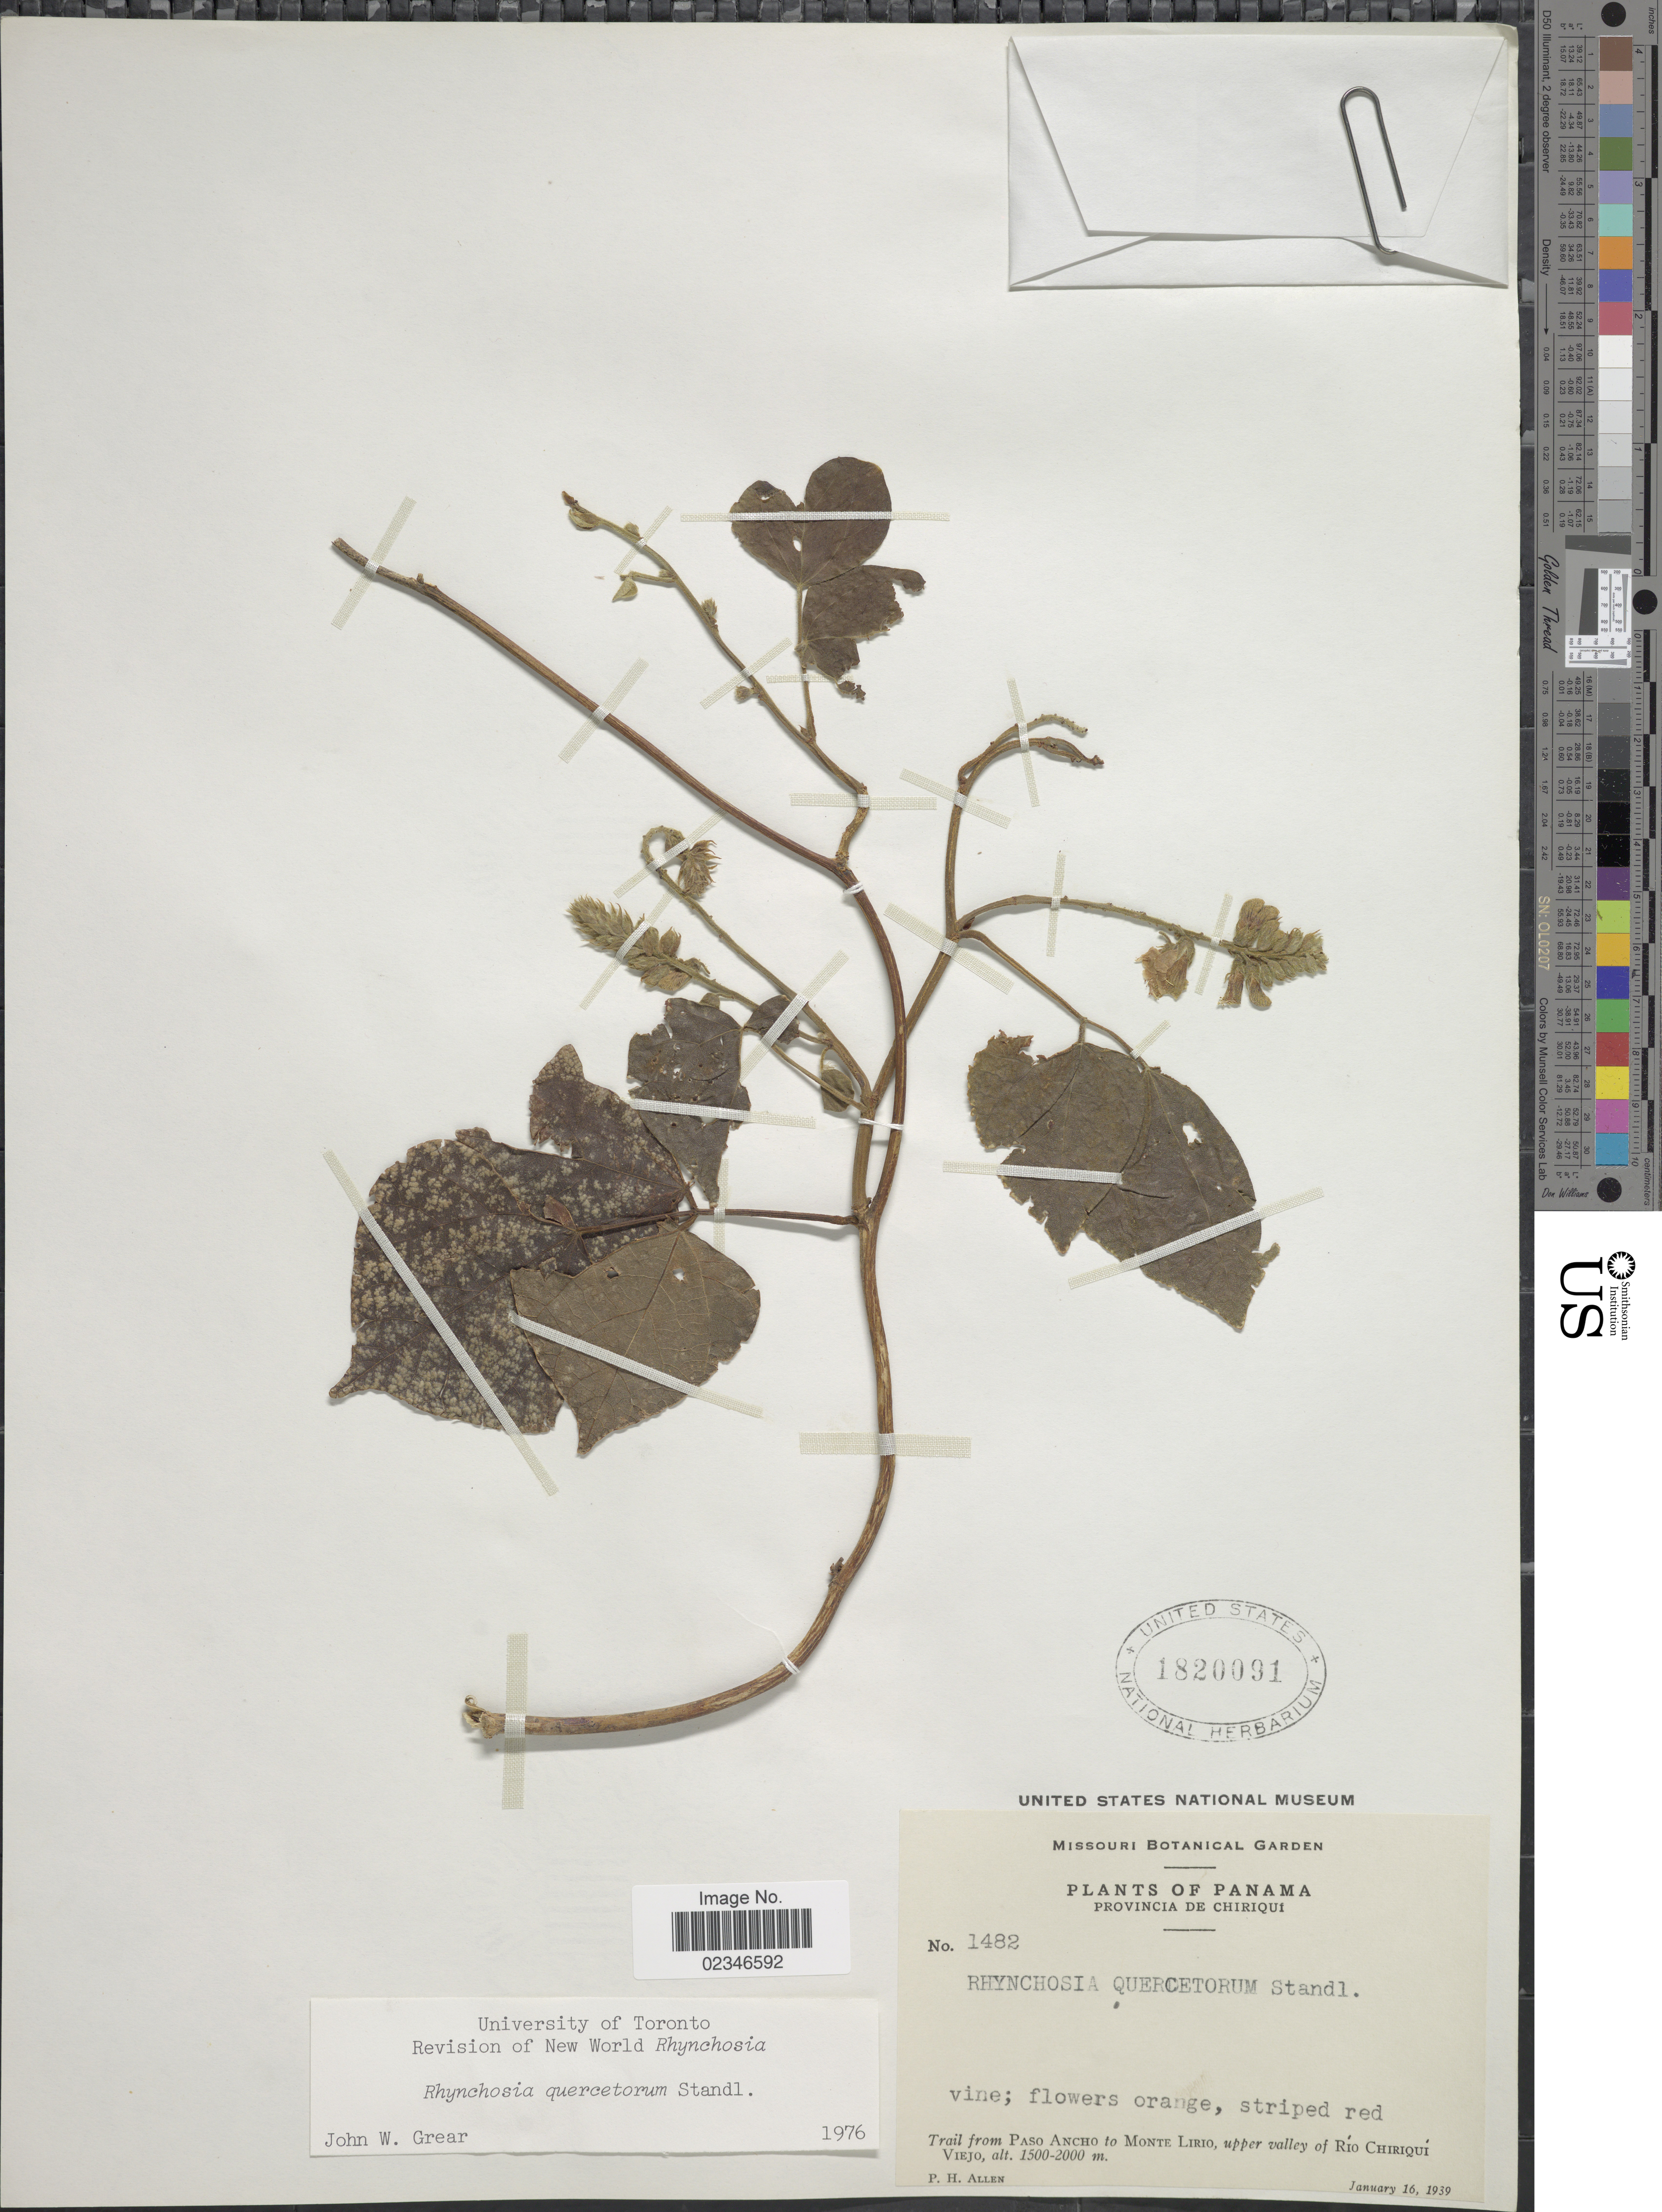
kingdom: Plantae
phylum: Tracheophyta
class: Magnoliopsida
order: Fabales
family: Fabaceae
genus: Rhynchosia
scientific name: Rhynchosia quercetorum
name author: Standl.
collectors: P. H. Allen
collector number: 1482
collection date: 1939-01-16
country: Panama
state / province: Chiriqui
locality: Province de Chiriqui, Trail from Paso Ancho to Monte Lirio, upper valley of Rio Chiriqui Viejo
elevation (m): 1500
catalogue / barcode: US 1820091